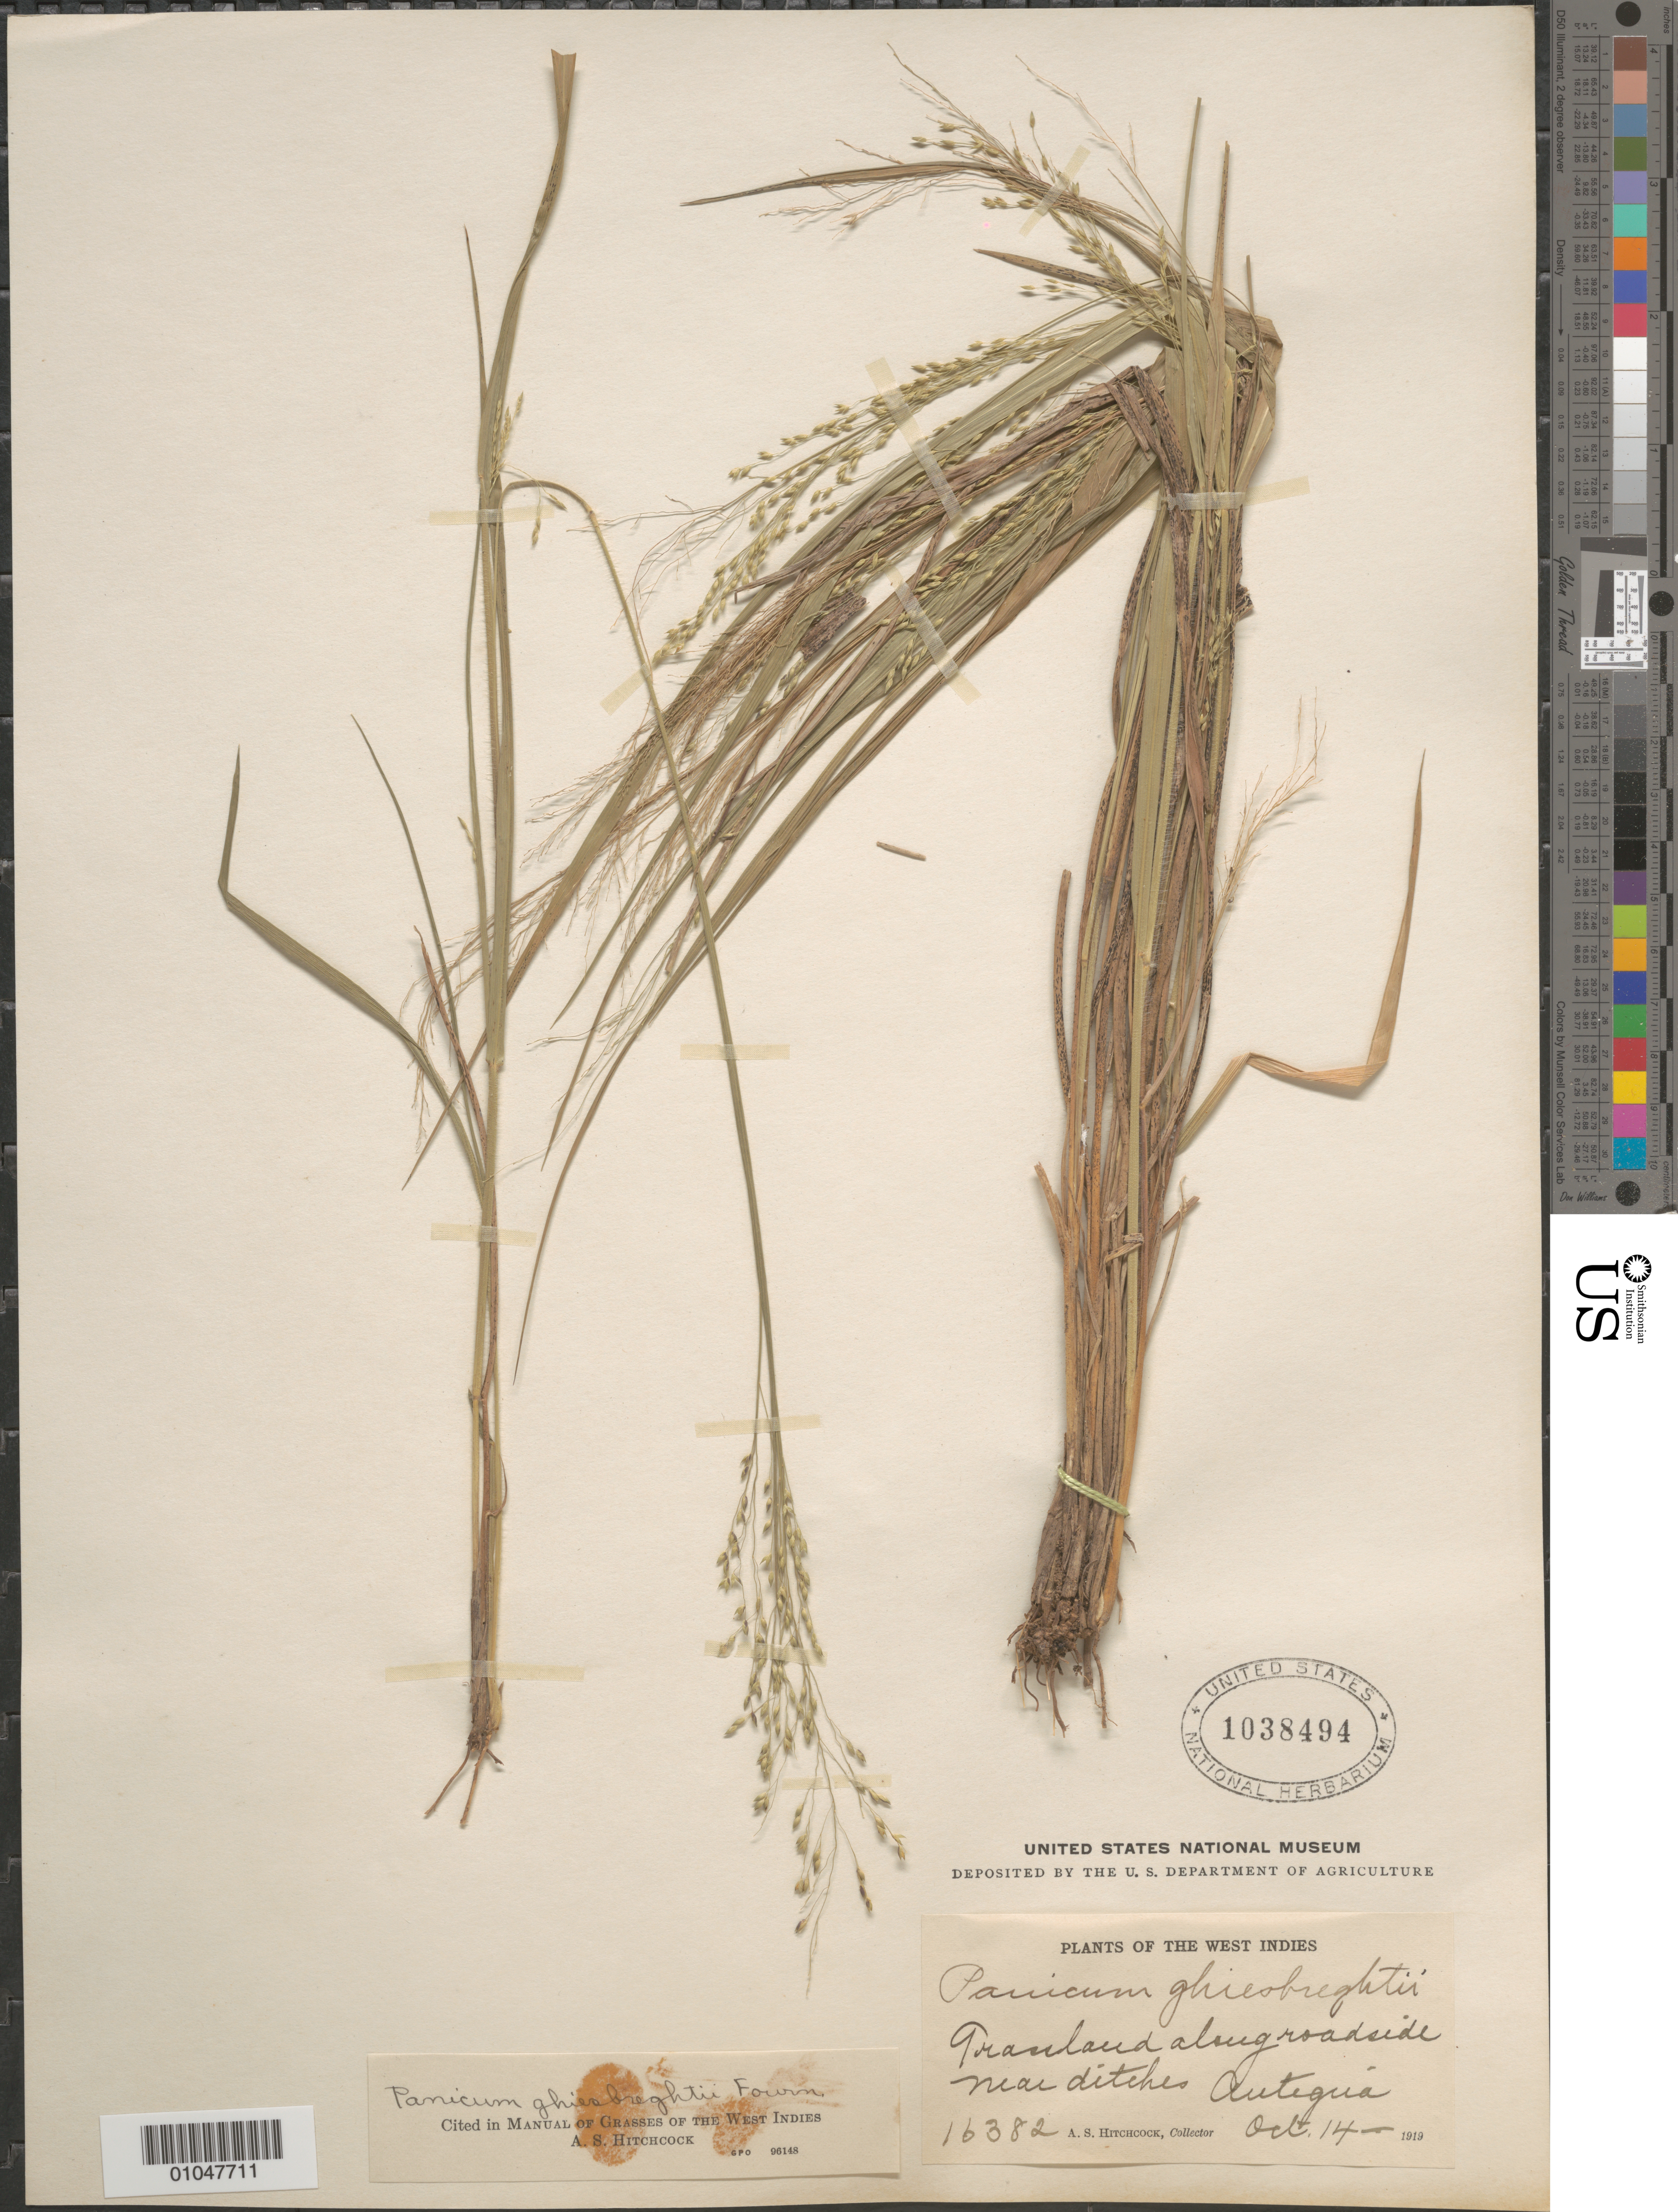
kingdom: Plantae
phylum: Tracheophyta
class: Liliopsida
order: Poales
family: Poaceae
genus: Panicum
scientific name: Panicum ghiesbreghtii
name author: E. Fourn.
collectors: A. S. Hitchcock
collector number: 16382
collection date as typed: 14 Oct 1919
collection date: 1919-10-14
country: Antigua and Barbuda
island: Antigua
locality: Grassland along roadside near ditches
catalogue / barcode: US 1038494